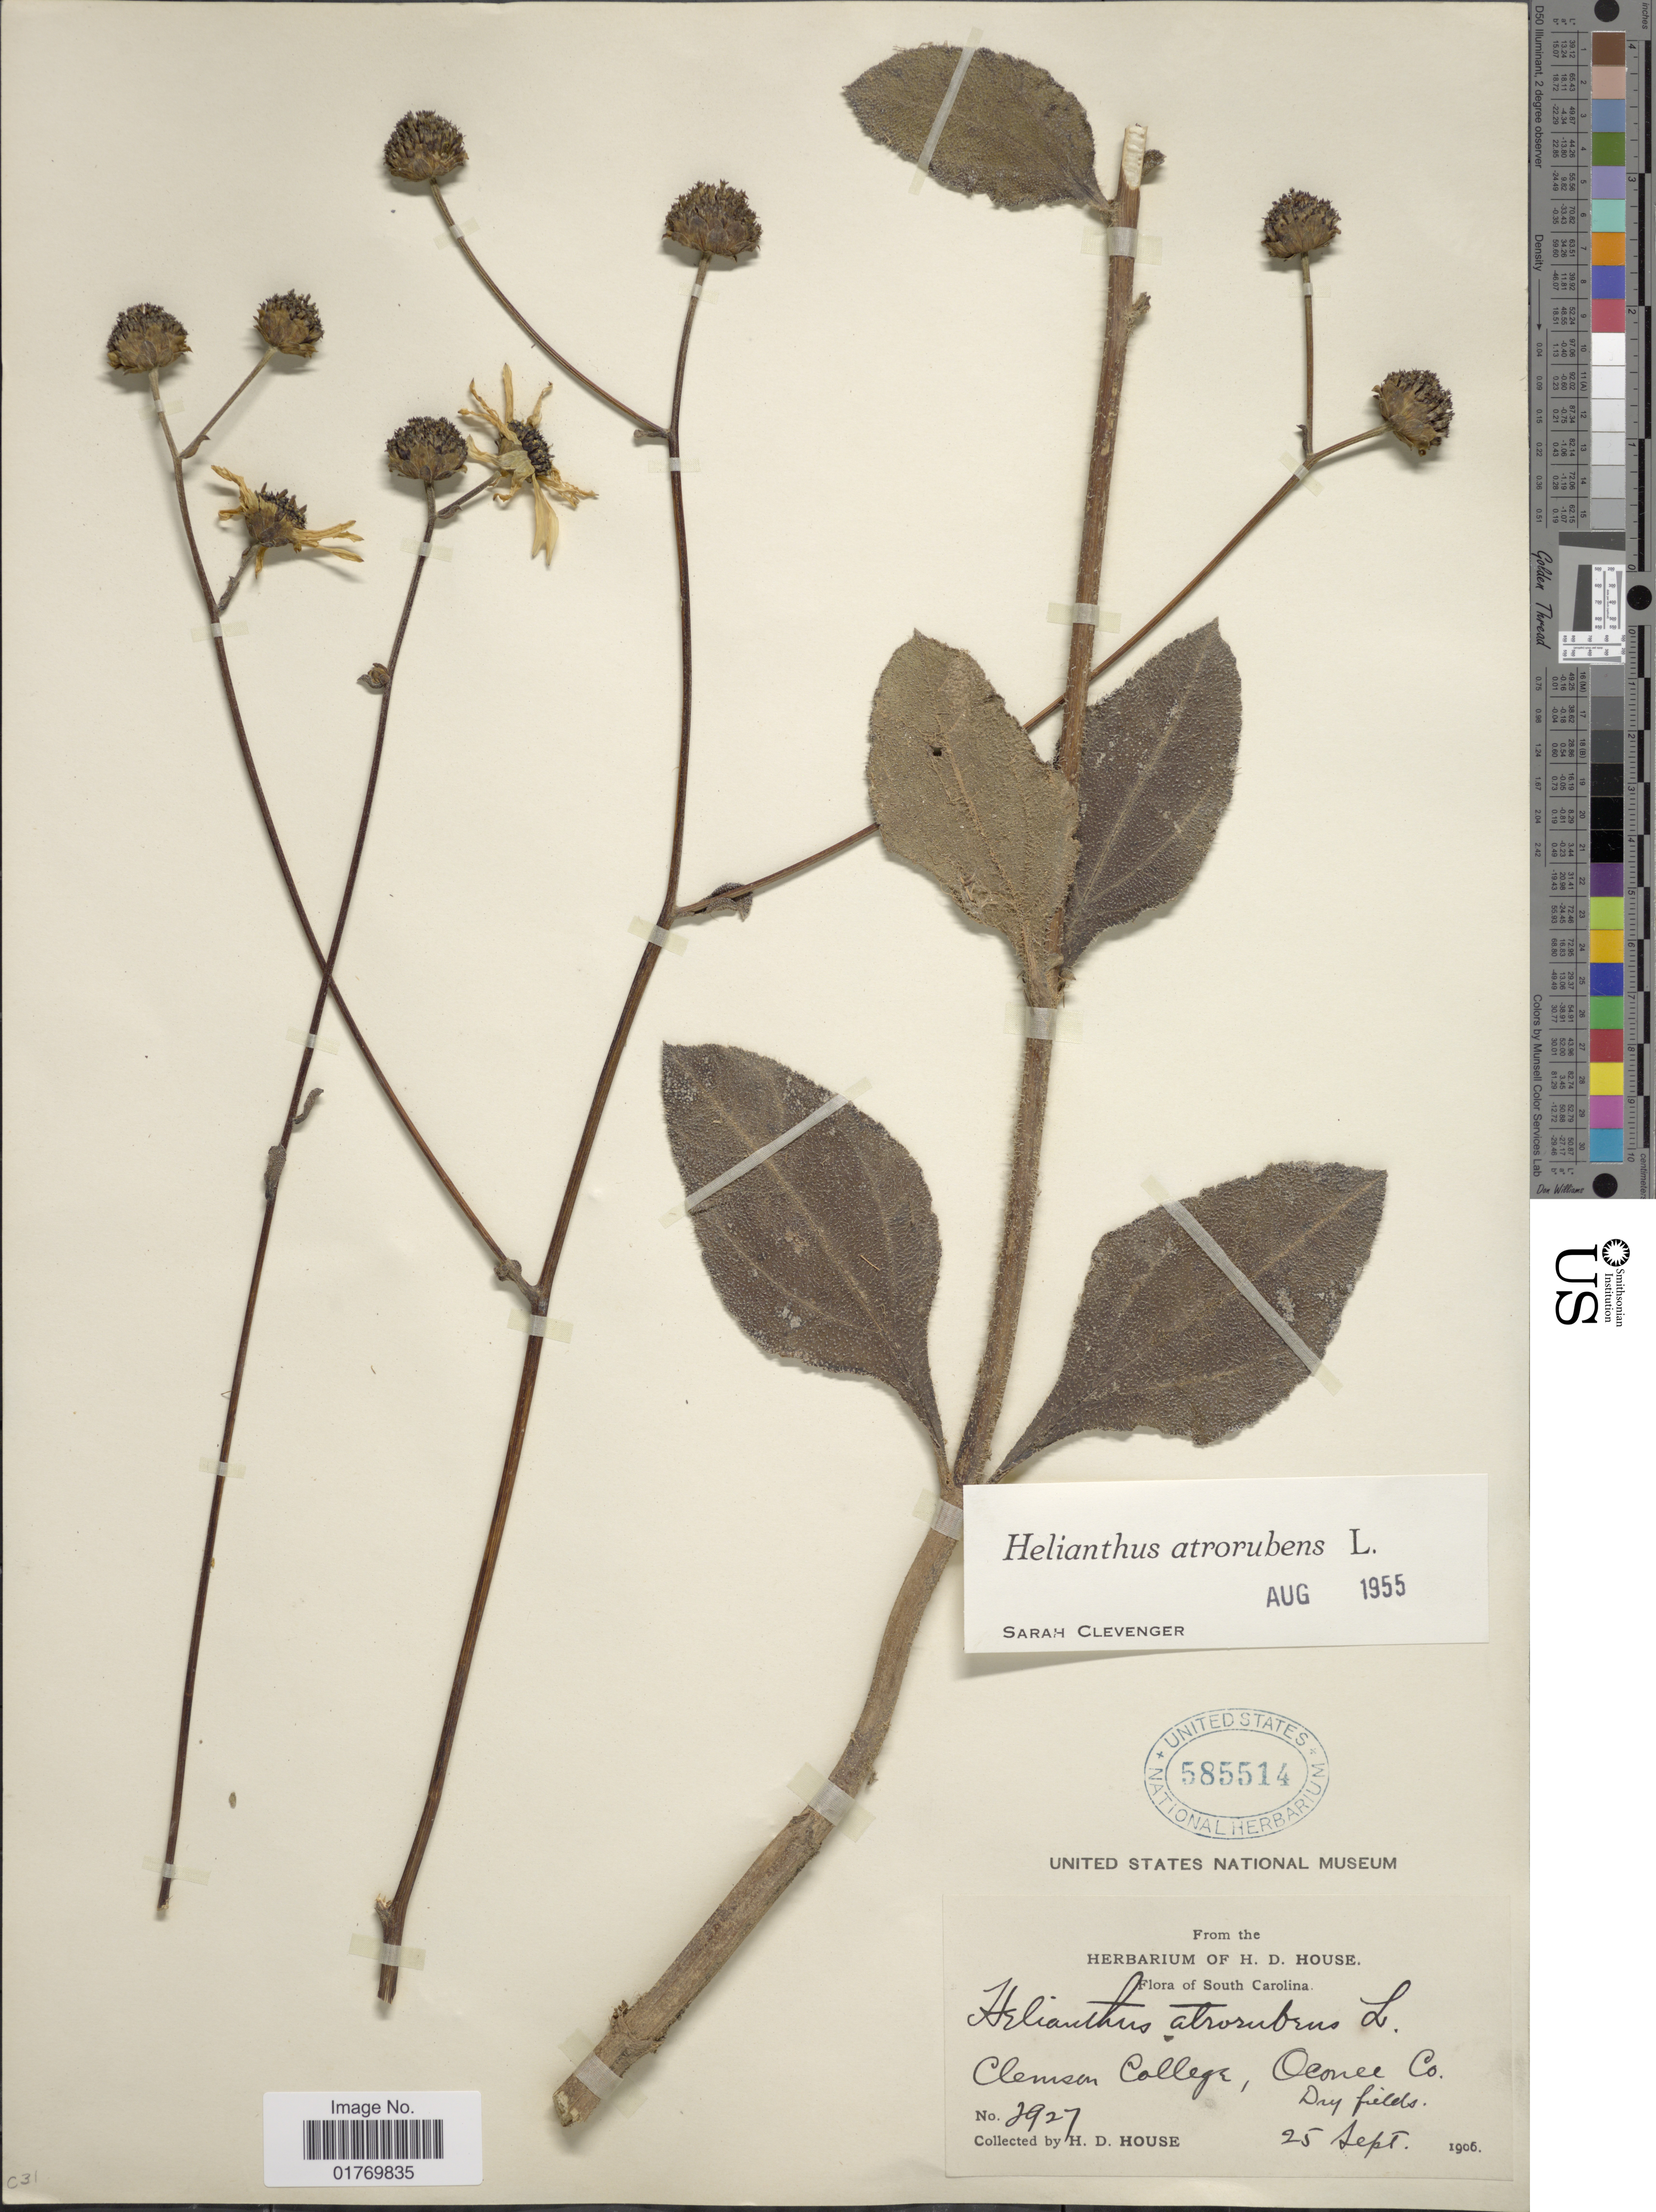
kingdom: Plantae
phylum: Tracheophyta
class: Magnoliopsida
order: Asterales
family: Asteraceae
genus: Helianthus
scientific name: Helianthus atrorubens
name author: L.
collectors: H. D. House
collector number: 2927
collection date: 1906-09-25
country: United States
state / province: South Carolina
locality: Clemsen Collega, Oconee Co.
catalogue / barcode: US 585514